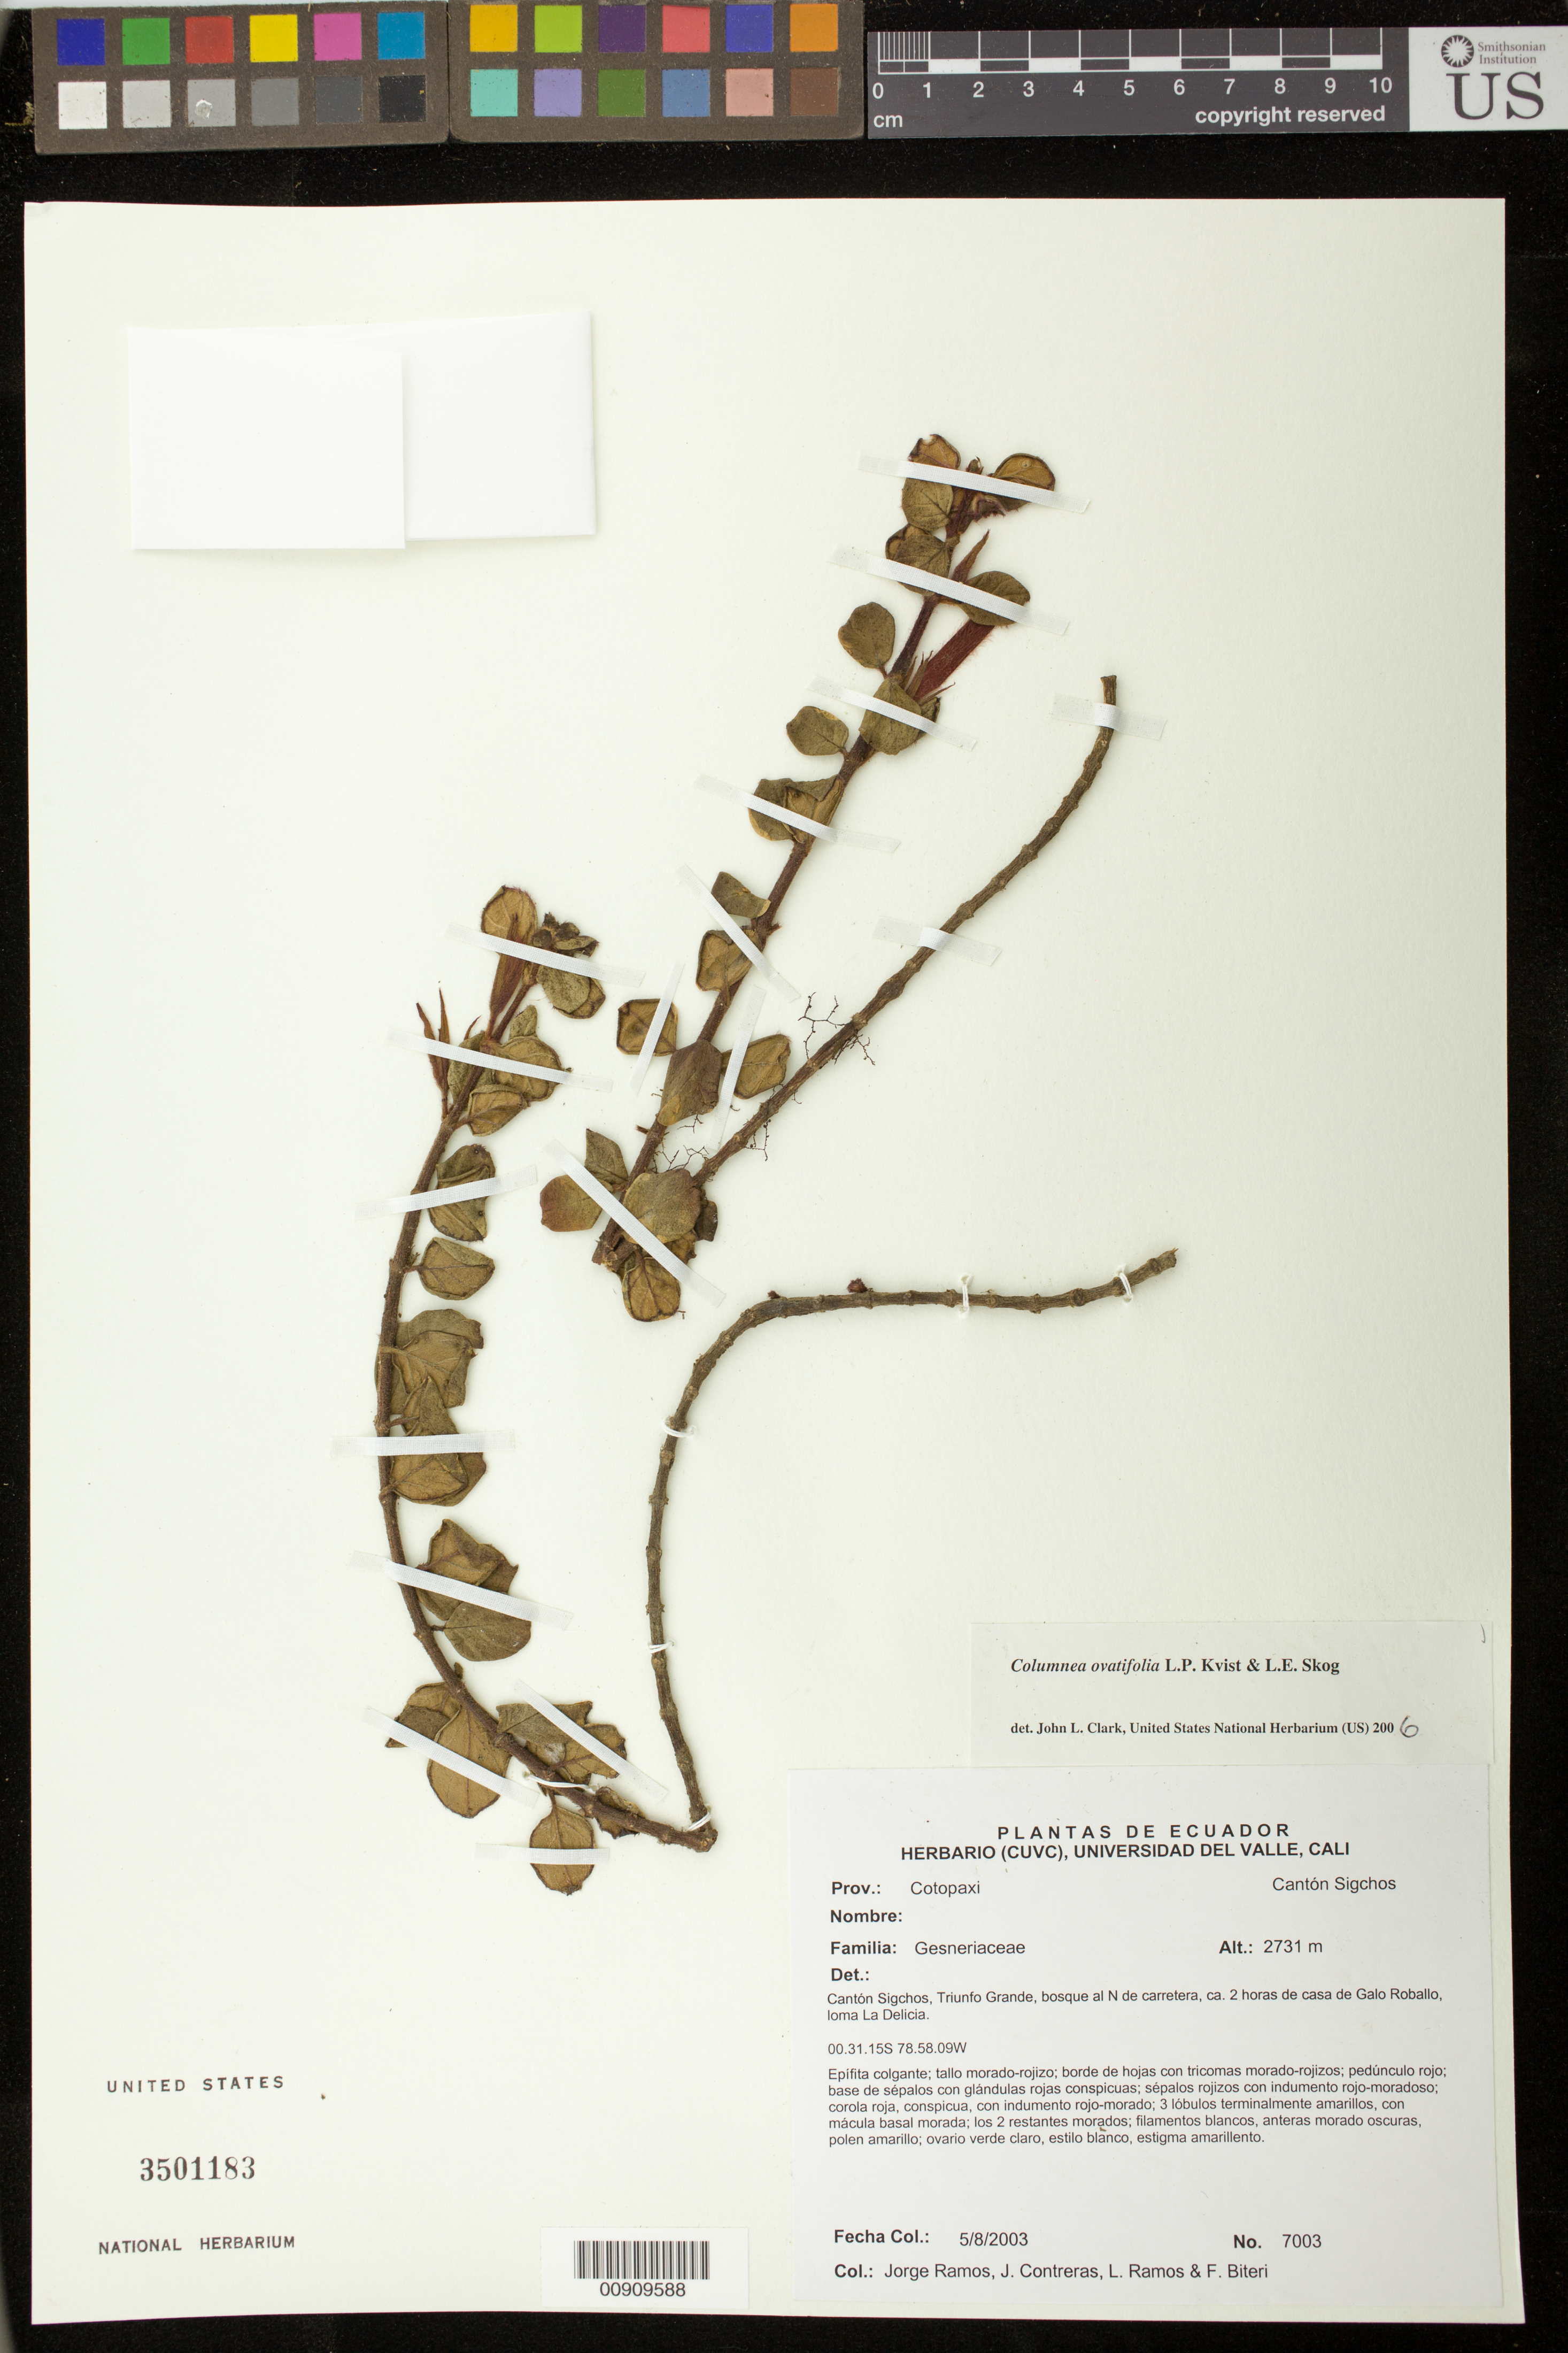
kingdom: Plantae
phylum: Tracheophyta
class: Magnoliopsida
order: Lamiales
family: Gesneriaceae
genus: Columnea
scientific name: Columnea ovatifolia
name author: L.P. Kvist & L.E. Skog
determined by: Clark, J. L., (SEL), The Marie Selby Botanical Garden (UNITED STATES)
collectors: J. Ramos, J. Contreras, L. Ramos & F. Biteri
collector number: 7003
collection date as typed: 05 Aug 2003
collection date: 2003-08-05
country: Ecuador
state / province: Cotopaxi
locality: Cantón Sigchos, Triunfo Grande, bosque al N de carretera, ca. 2 horas de casa de Galo Roballo, loma La Delicia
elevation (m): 2731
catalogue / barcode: US 3501183